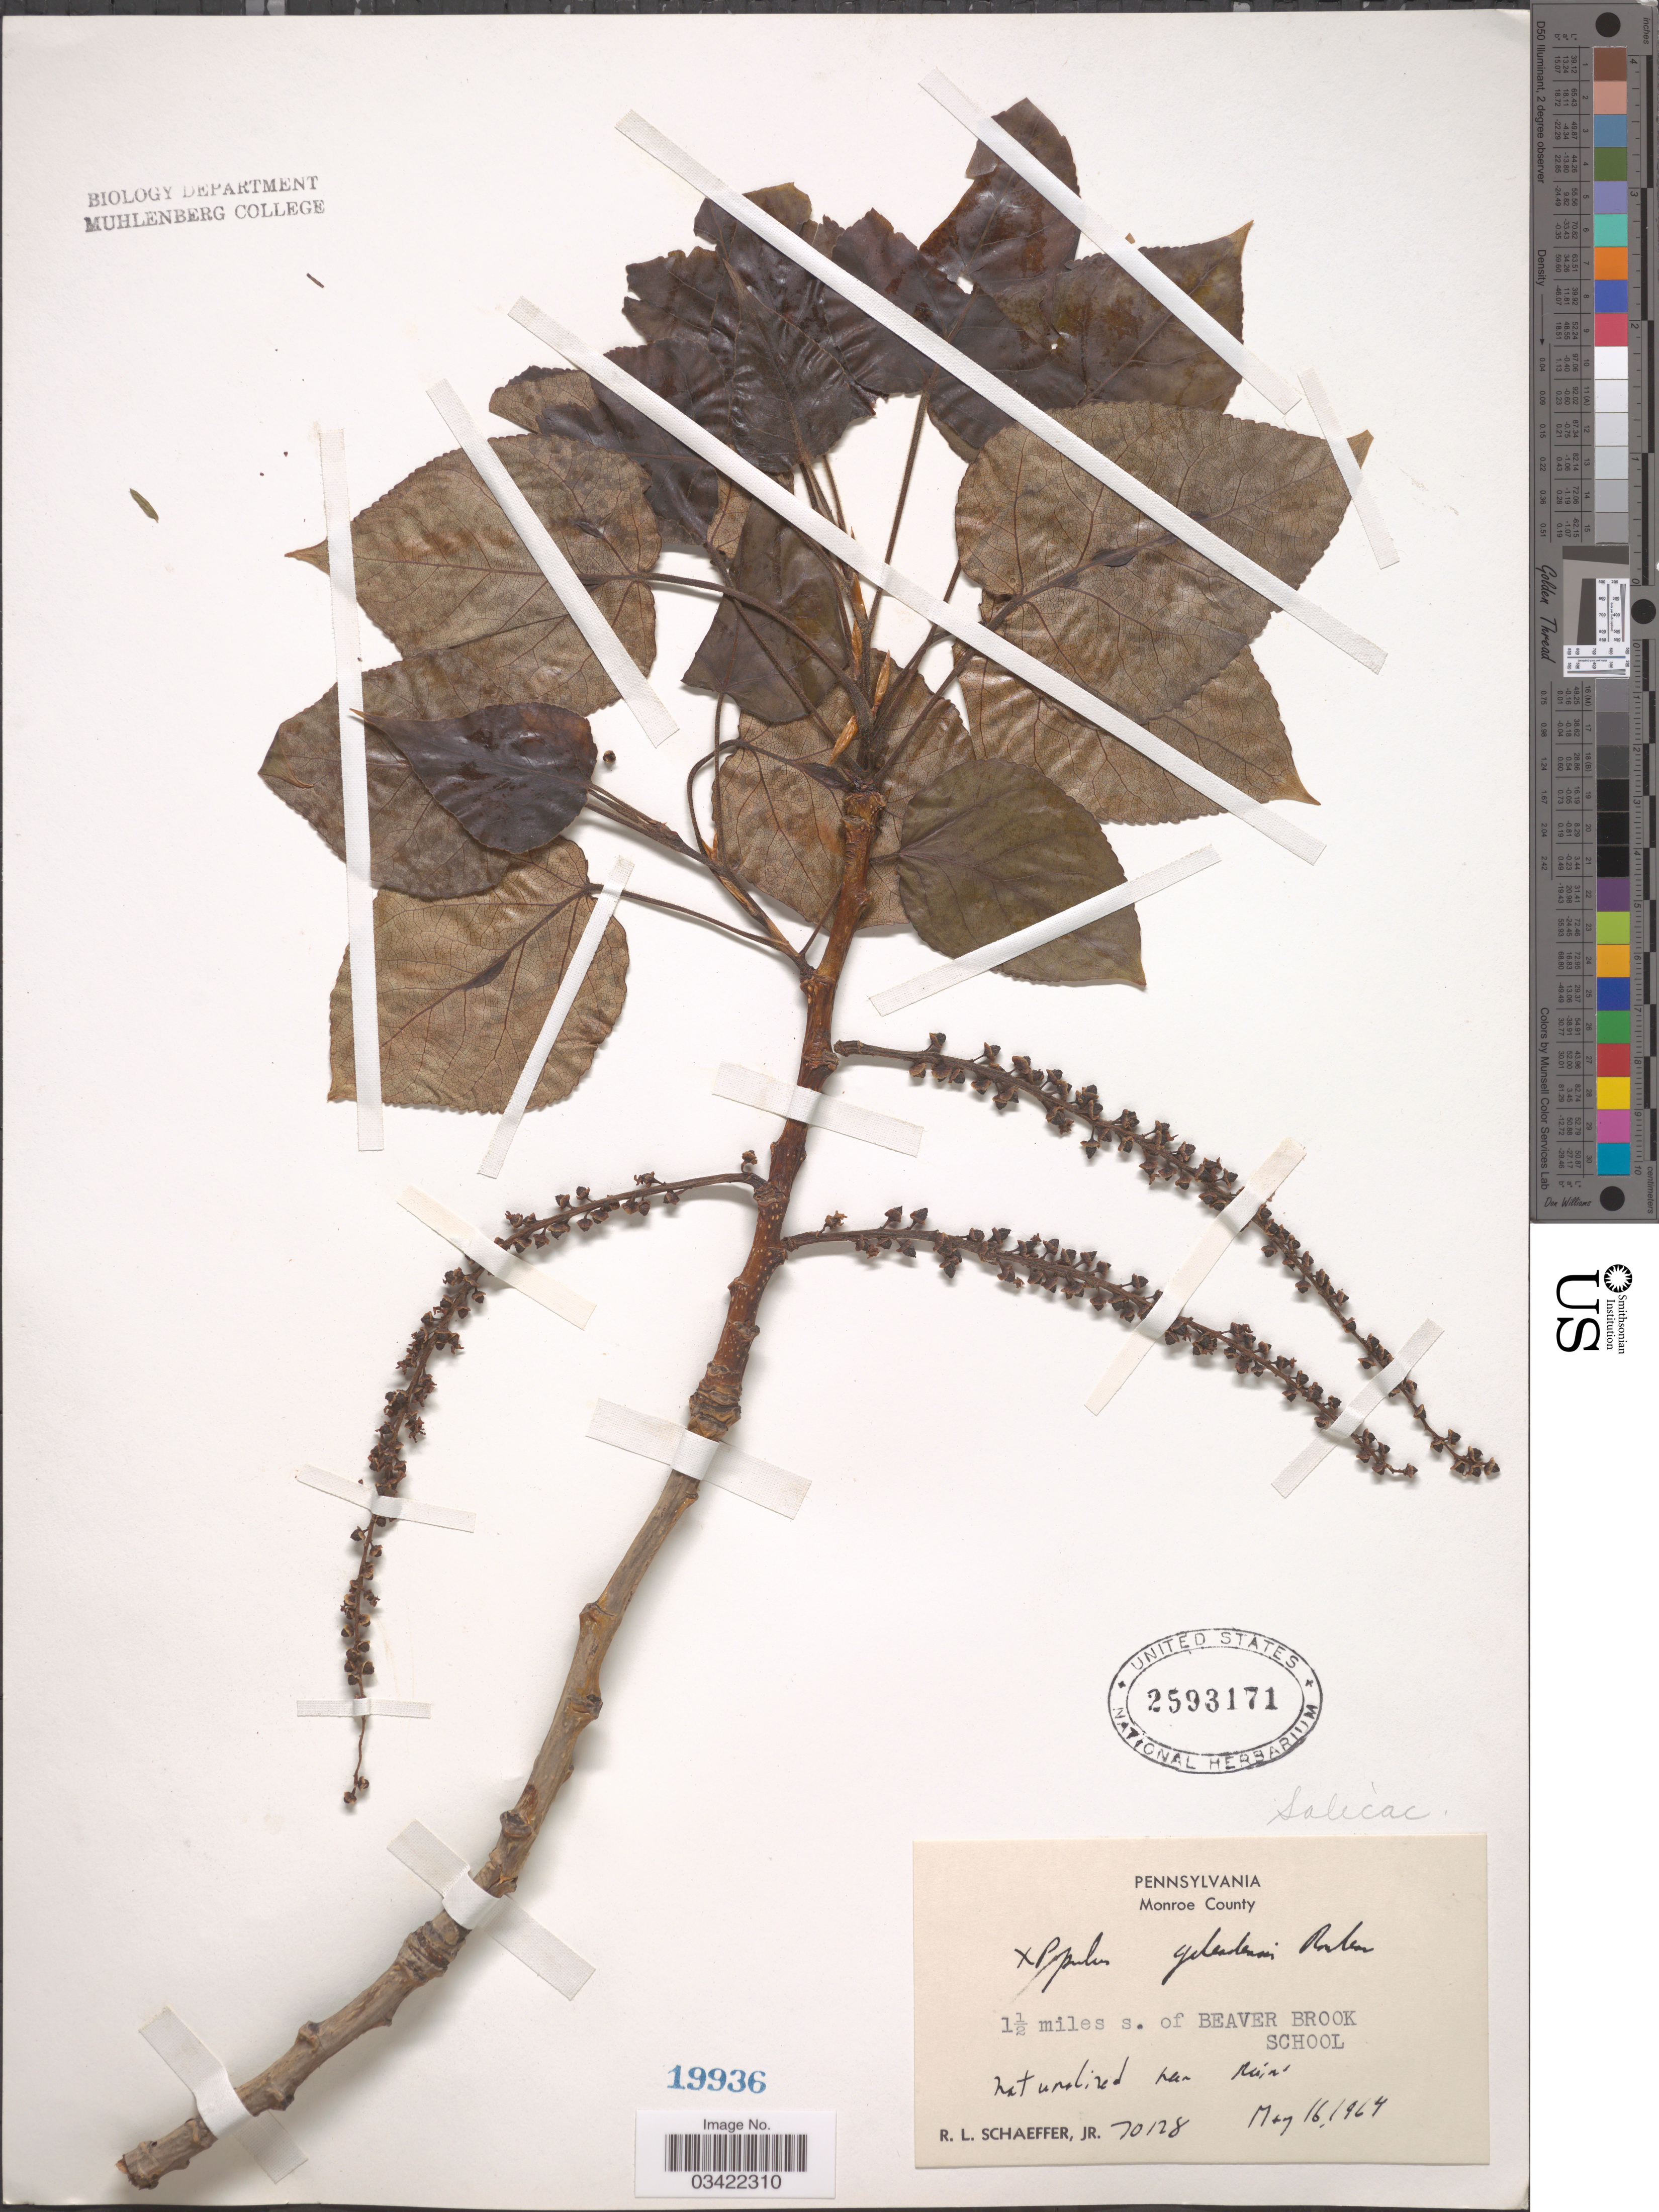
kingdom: Plantae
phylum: Tracheophyta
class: Magnoliopsida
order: Malpighiales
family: Salicaceae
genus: Populus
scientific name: Populus x jackii 'Balm of Gilead'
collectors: R. L. Schaeffer Jr.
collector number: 70128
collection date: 1964-05-16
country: United States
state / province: Pennsylvania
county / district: Monroe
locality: Monroe County. 1½ miles s. of Beaver Brook School.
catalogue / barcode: US 2593171